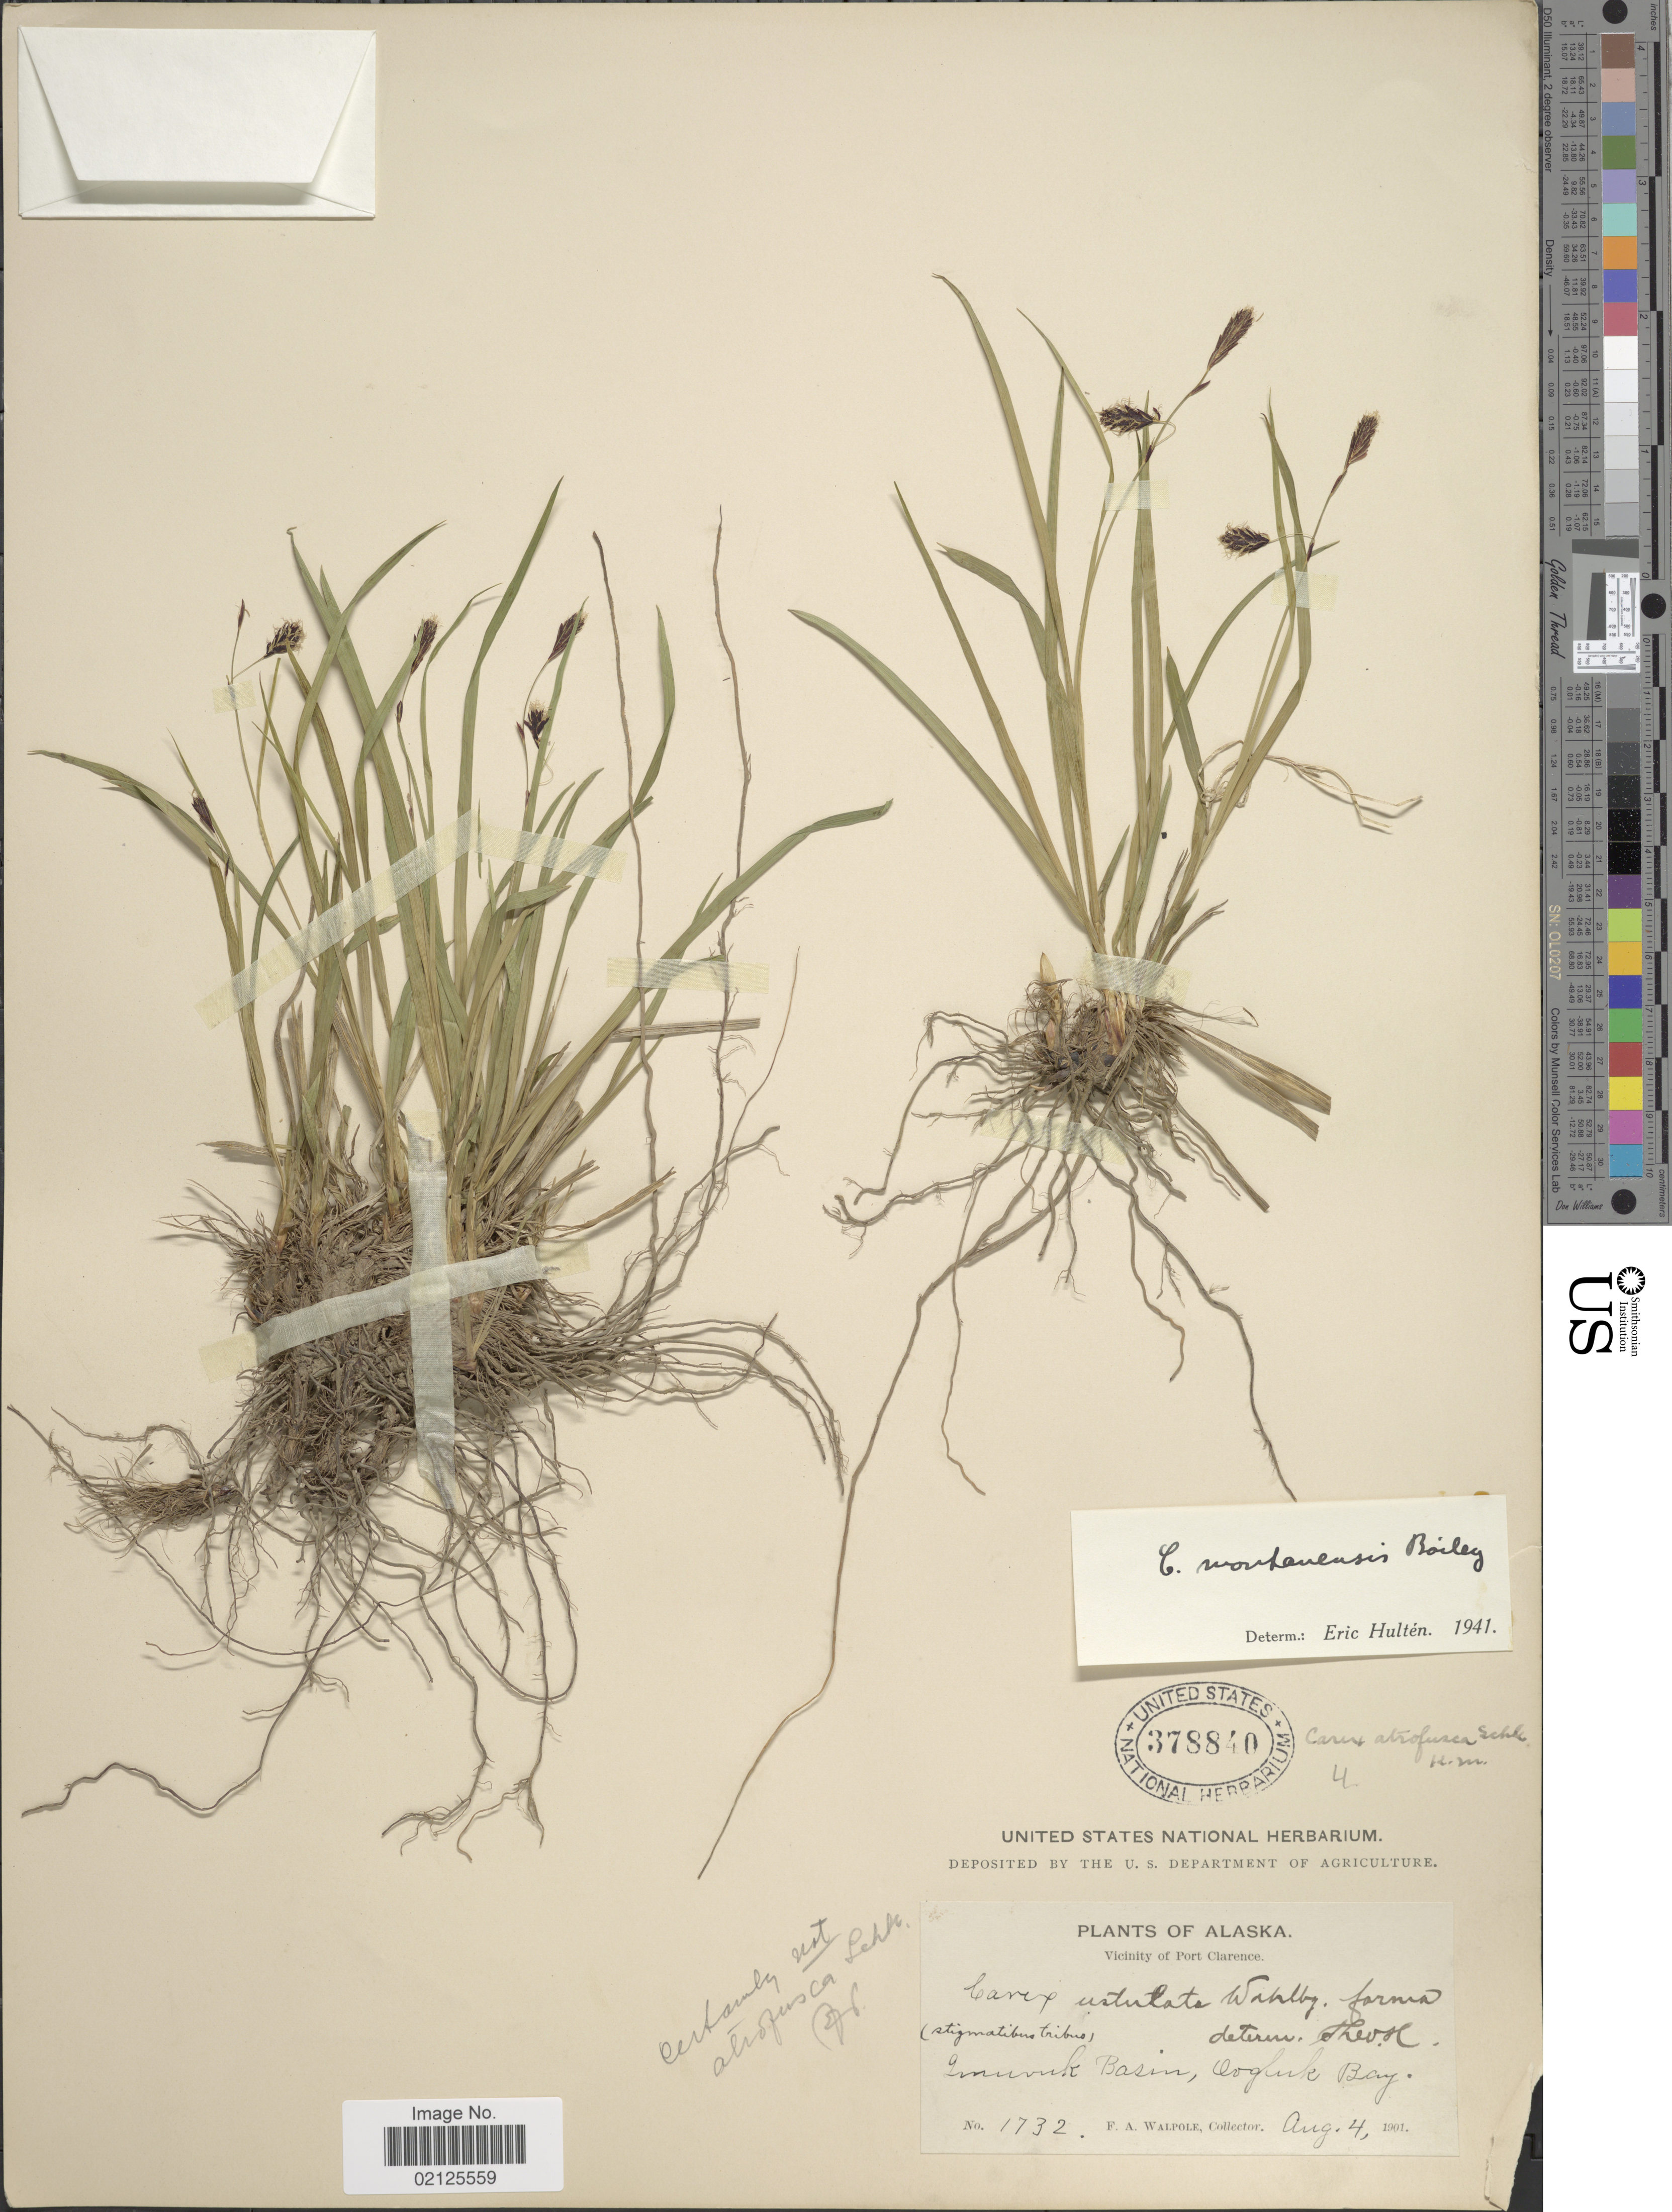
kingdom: Plantae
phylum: Tracheophyta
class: Liliopsida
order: Poales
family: Cyperaceae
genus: Carex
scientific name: Carex podocarpa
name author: R. Br.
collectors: F. Walpole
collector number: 1732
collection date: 1901-08-04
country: United States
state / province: Alaska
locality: Vicinity of Port Clarence, Imuvuk Basin, Oogluk Bay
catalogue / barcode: US 378840